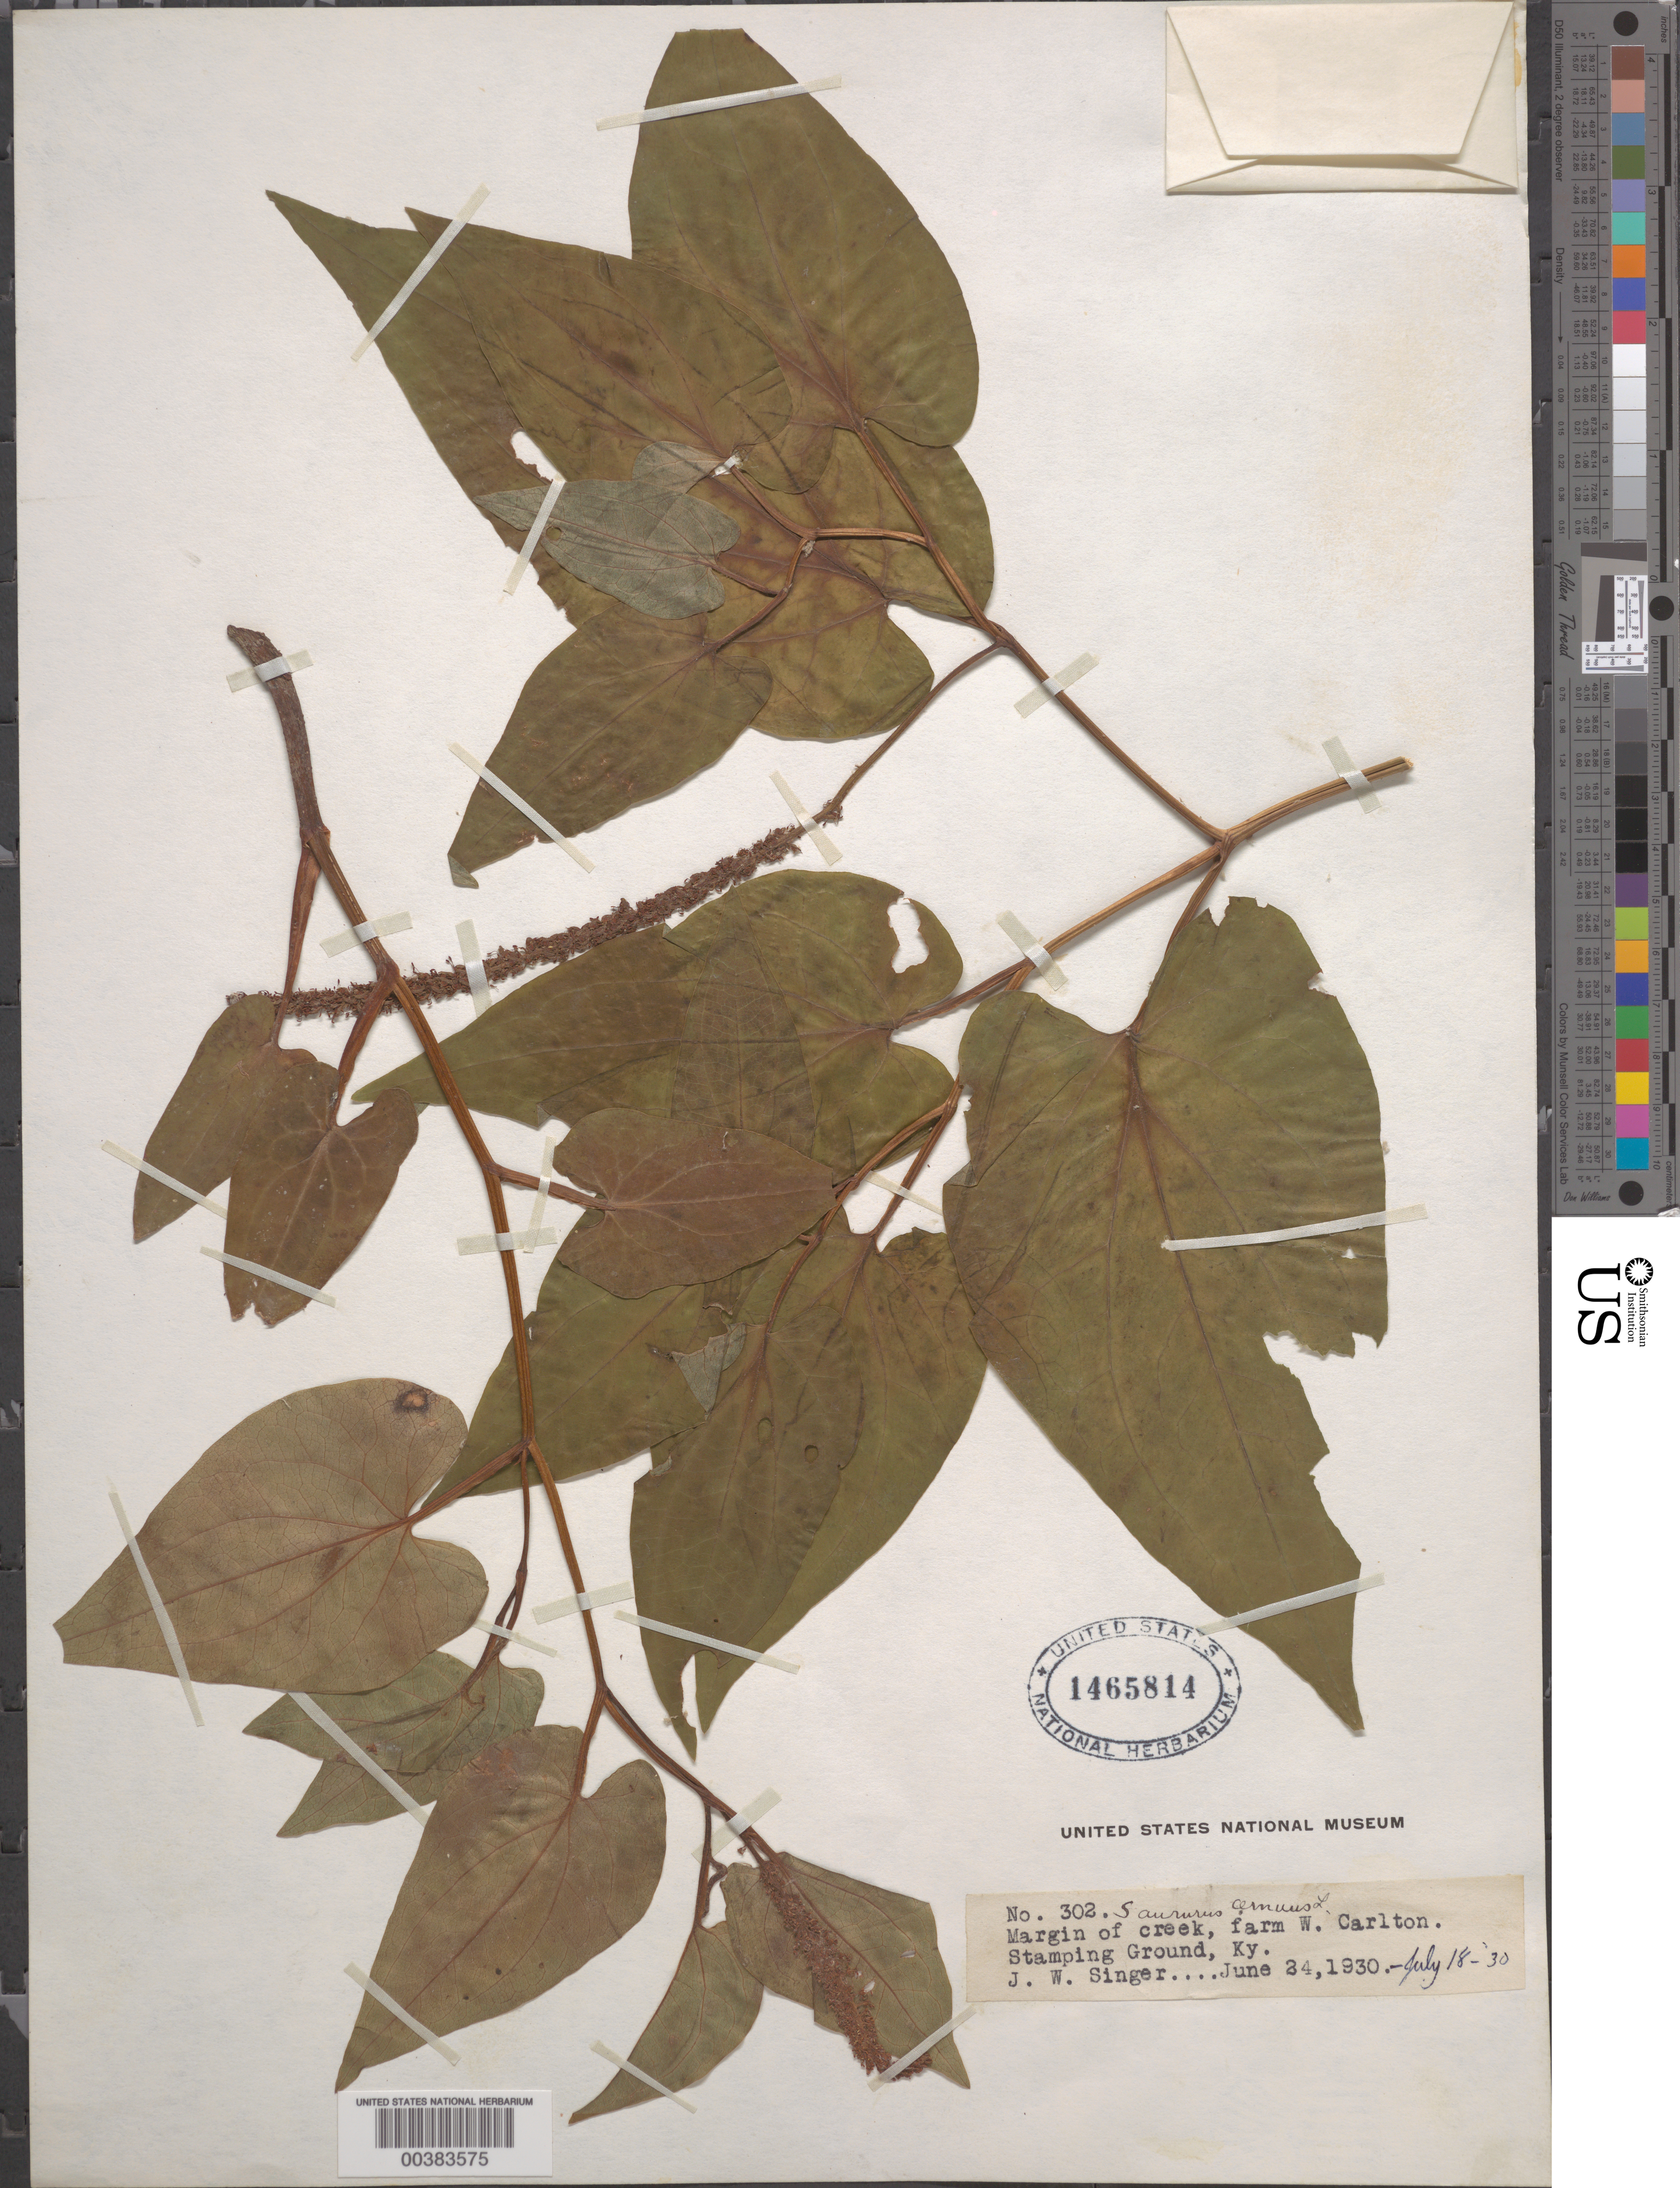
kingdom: Plantae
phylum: Tracheophyta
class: Magnoliopsida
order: Piperales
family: Saururaceae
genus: Saururus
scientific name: Saururus cernuus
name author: L.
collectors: J. EW. Singer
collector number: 302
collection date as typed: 24 Jun 1930 to 18 Jul 1930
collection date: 1930-06-24/1930-07-18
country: United States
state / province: Kentucky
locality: Stamping ground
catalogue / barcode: US 1465814